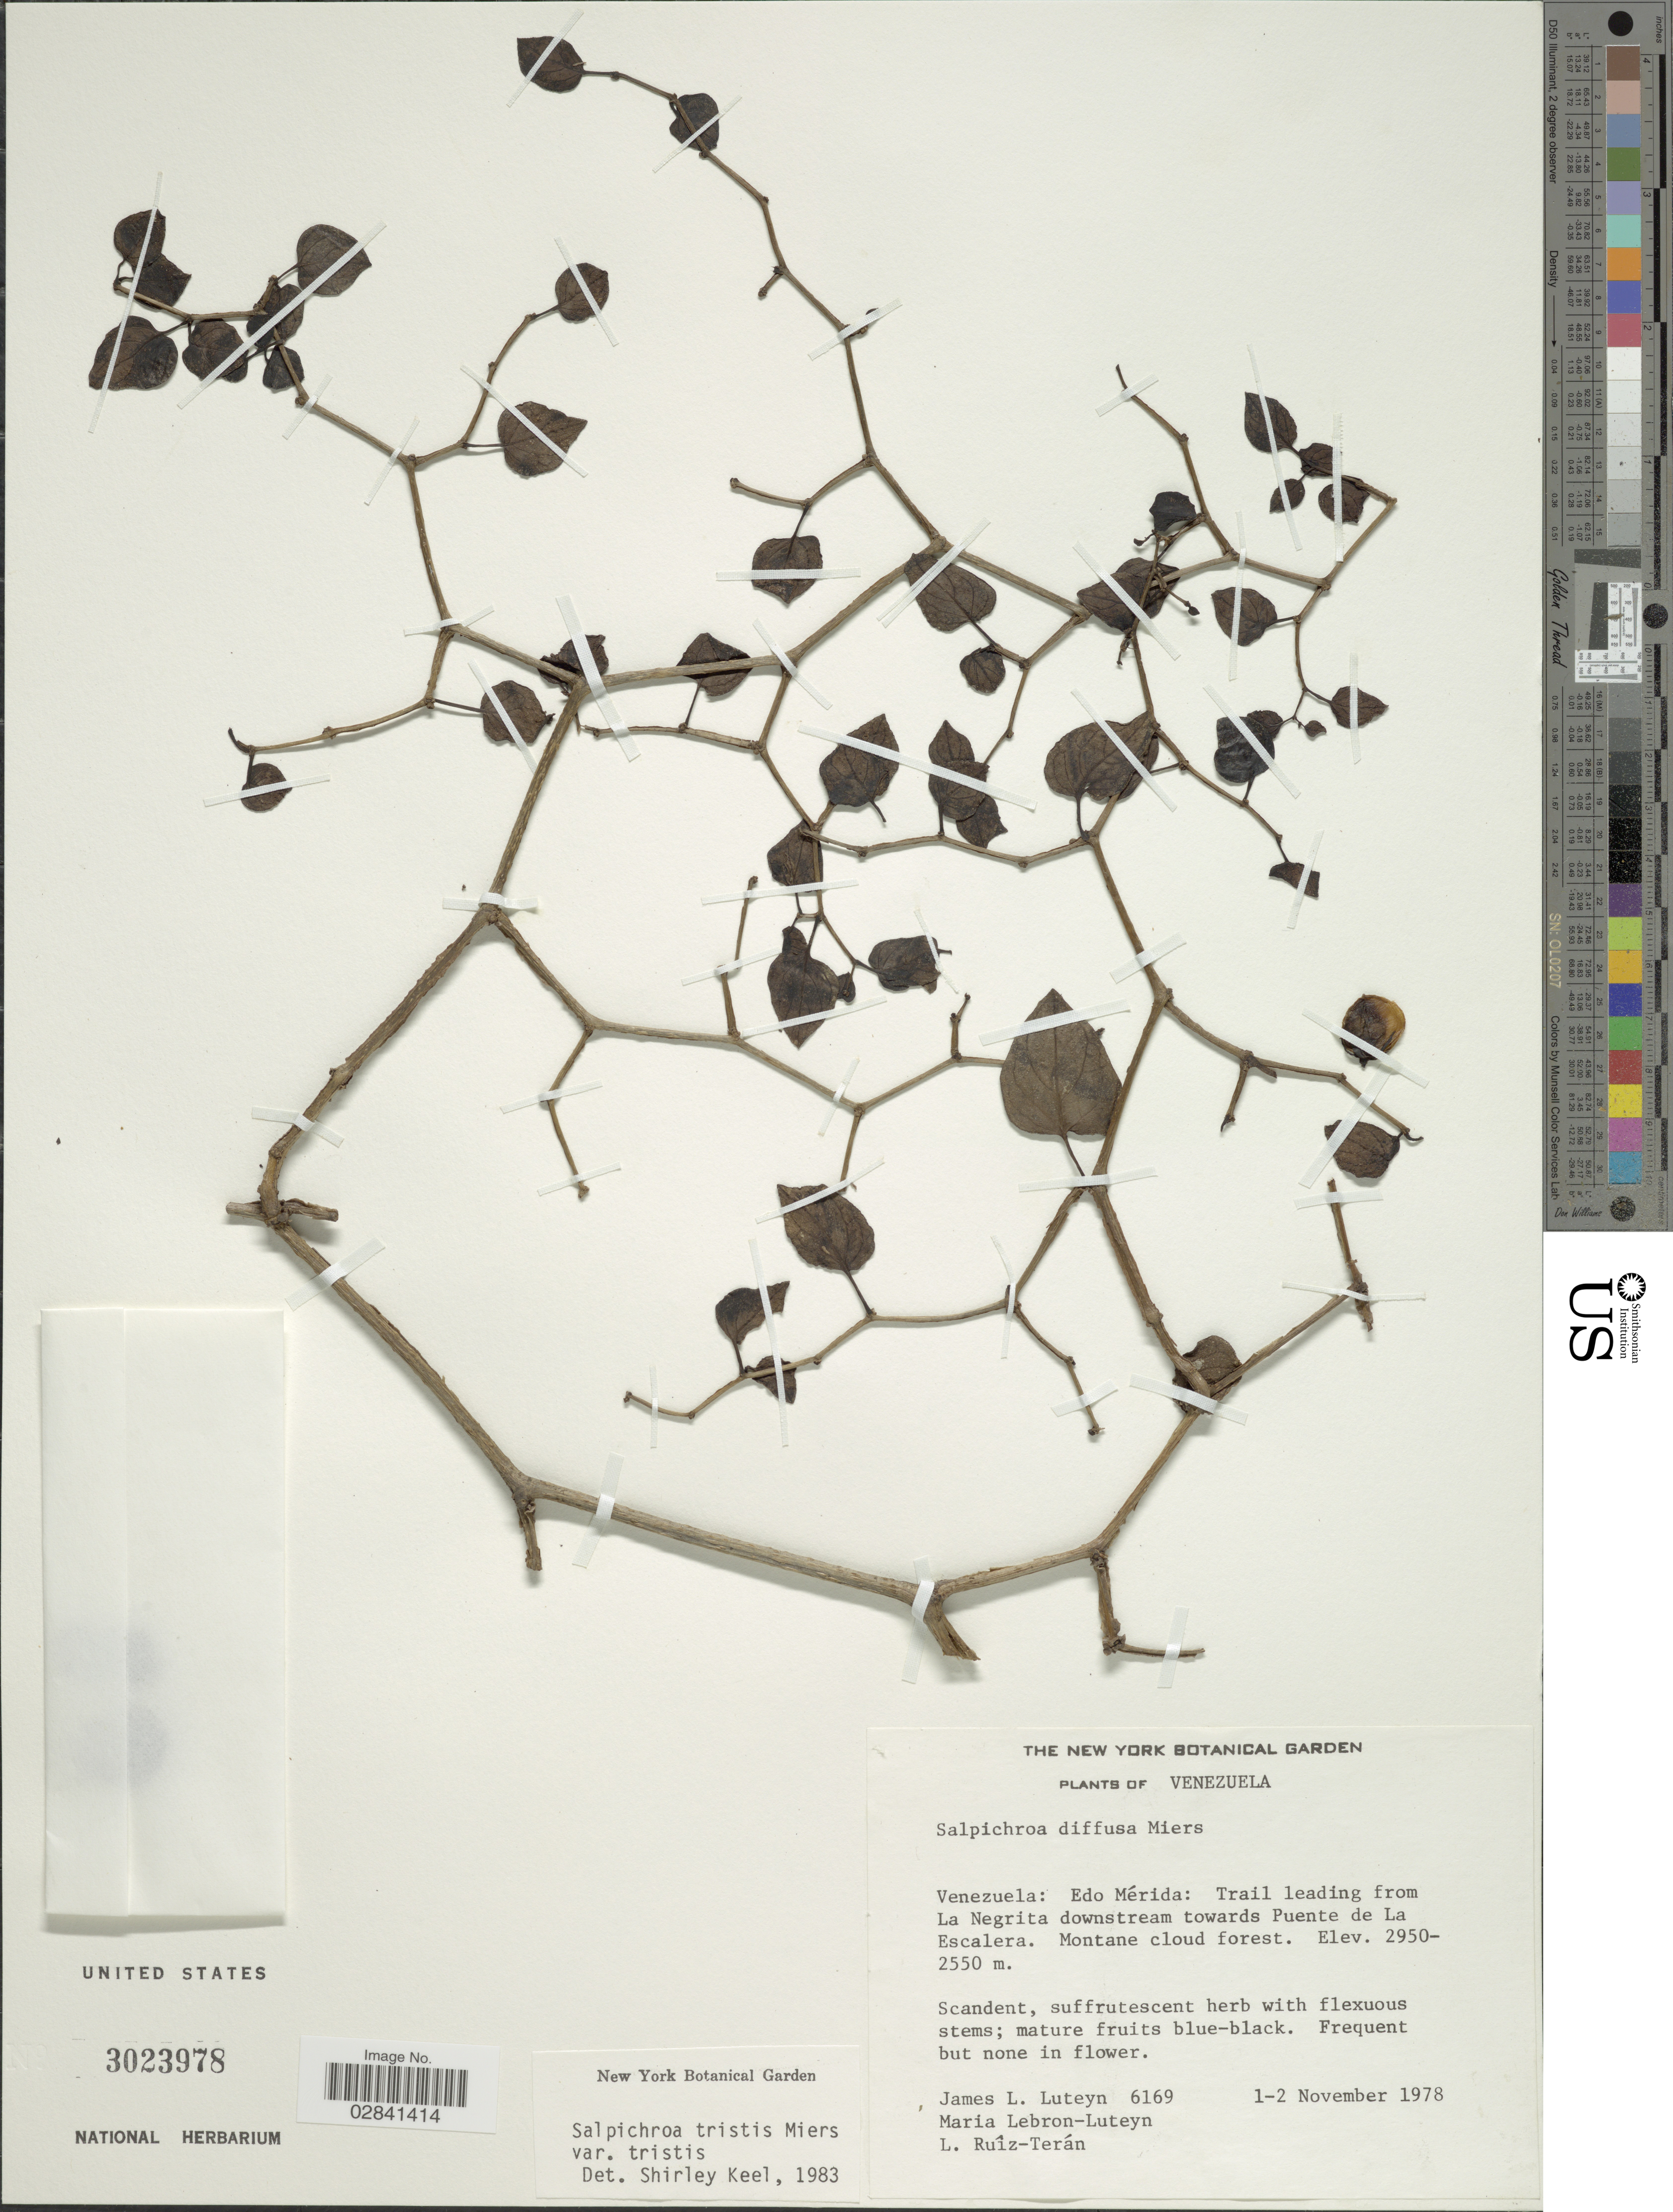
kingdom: Plantae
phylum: Tracheophyta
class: Magnoliopsida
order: Solanales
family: Solanaceae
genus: Salpichroa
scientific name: Salpichroa tristis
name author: Walp.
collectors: J. L. Luteyn, M. L. Lebrón-Luteyn & L. E. Ruíz-Terán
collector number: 6169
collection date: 1978-11-01/1978-11-02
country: Venezuela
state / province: Mérida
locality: Trail leading from La Negrita downstream towards Puente de La Escalera.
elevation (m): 2550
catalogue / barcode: US 3023978